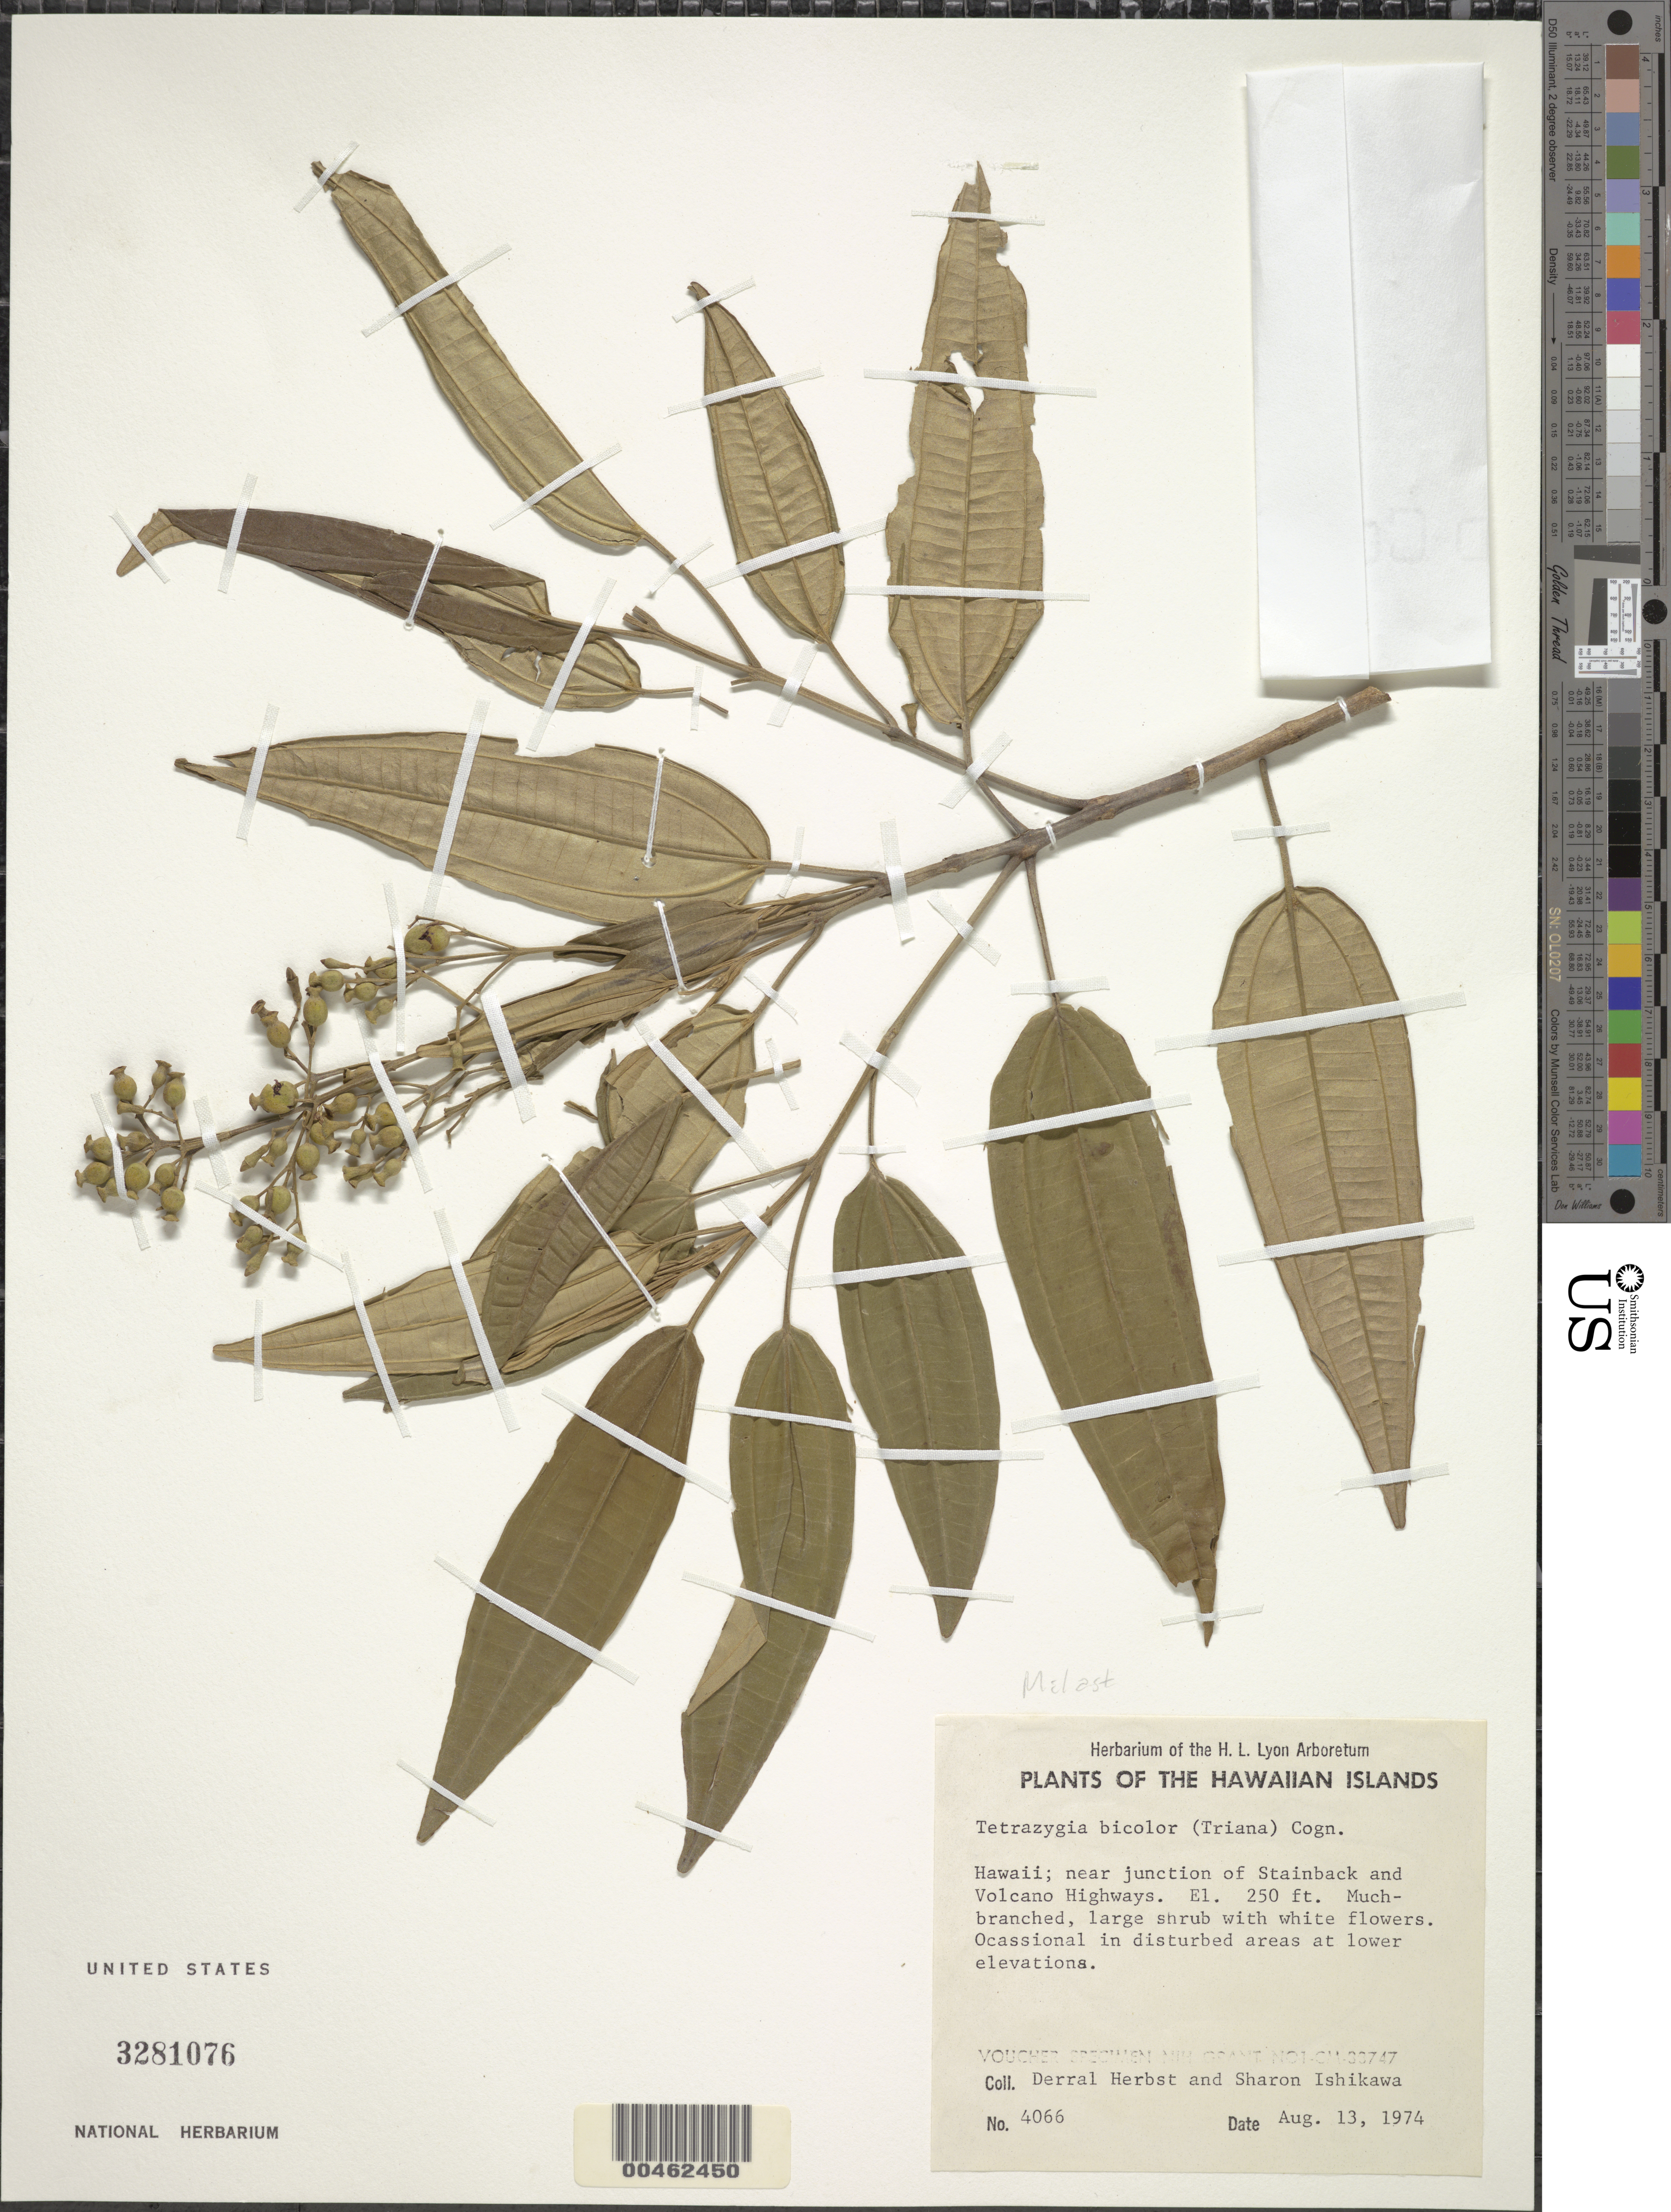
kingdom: Plantae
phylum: Tracheophyta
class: Magnoliopsida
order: Myrtales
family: Melastomataceae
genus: Miconia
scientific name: Miconia bicolor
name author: (Mill.) Triana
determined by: Wagner, W. L., (BOT), Smithsonian Institution - National Museum of Natural History (UNITED STATES)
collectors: D. R. Herbst & S. Ishikawa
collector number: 4066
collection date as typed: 13 Aug 1974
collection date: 1974-08-13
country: United States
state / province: Hawaii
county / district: Hawaii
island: Hawaii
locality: Near junction of Stainback and Volcano Highways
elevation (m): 76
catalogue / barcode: US 3281076